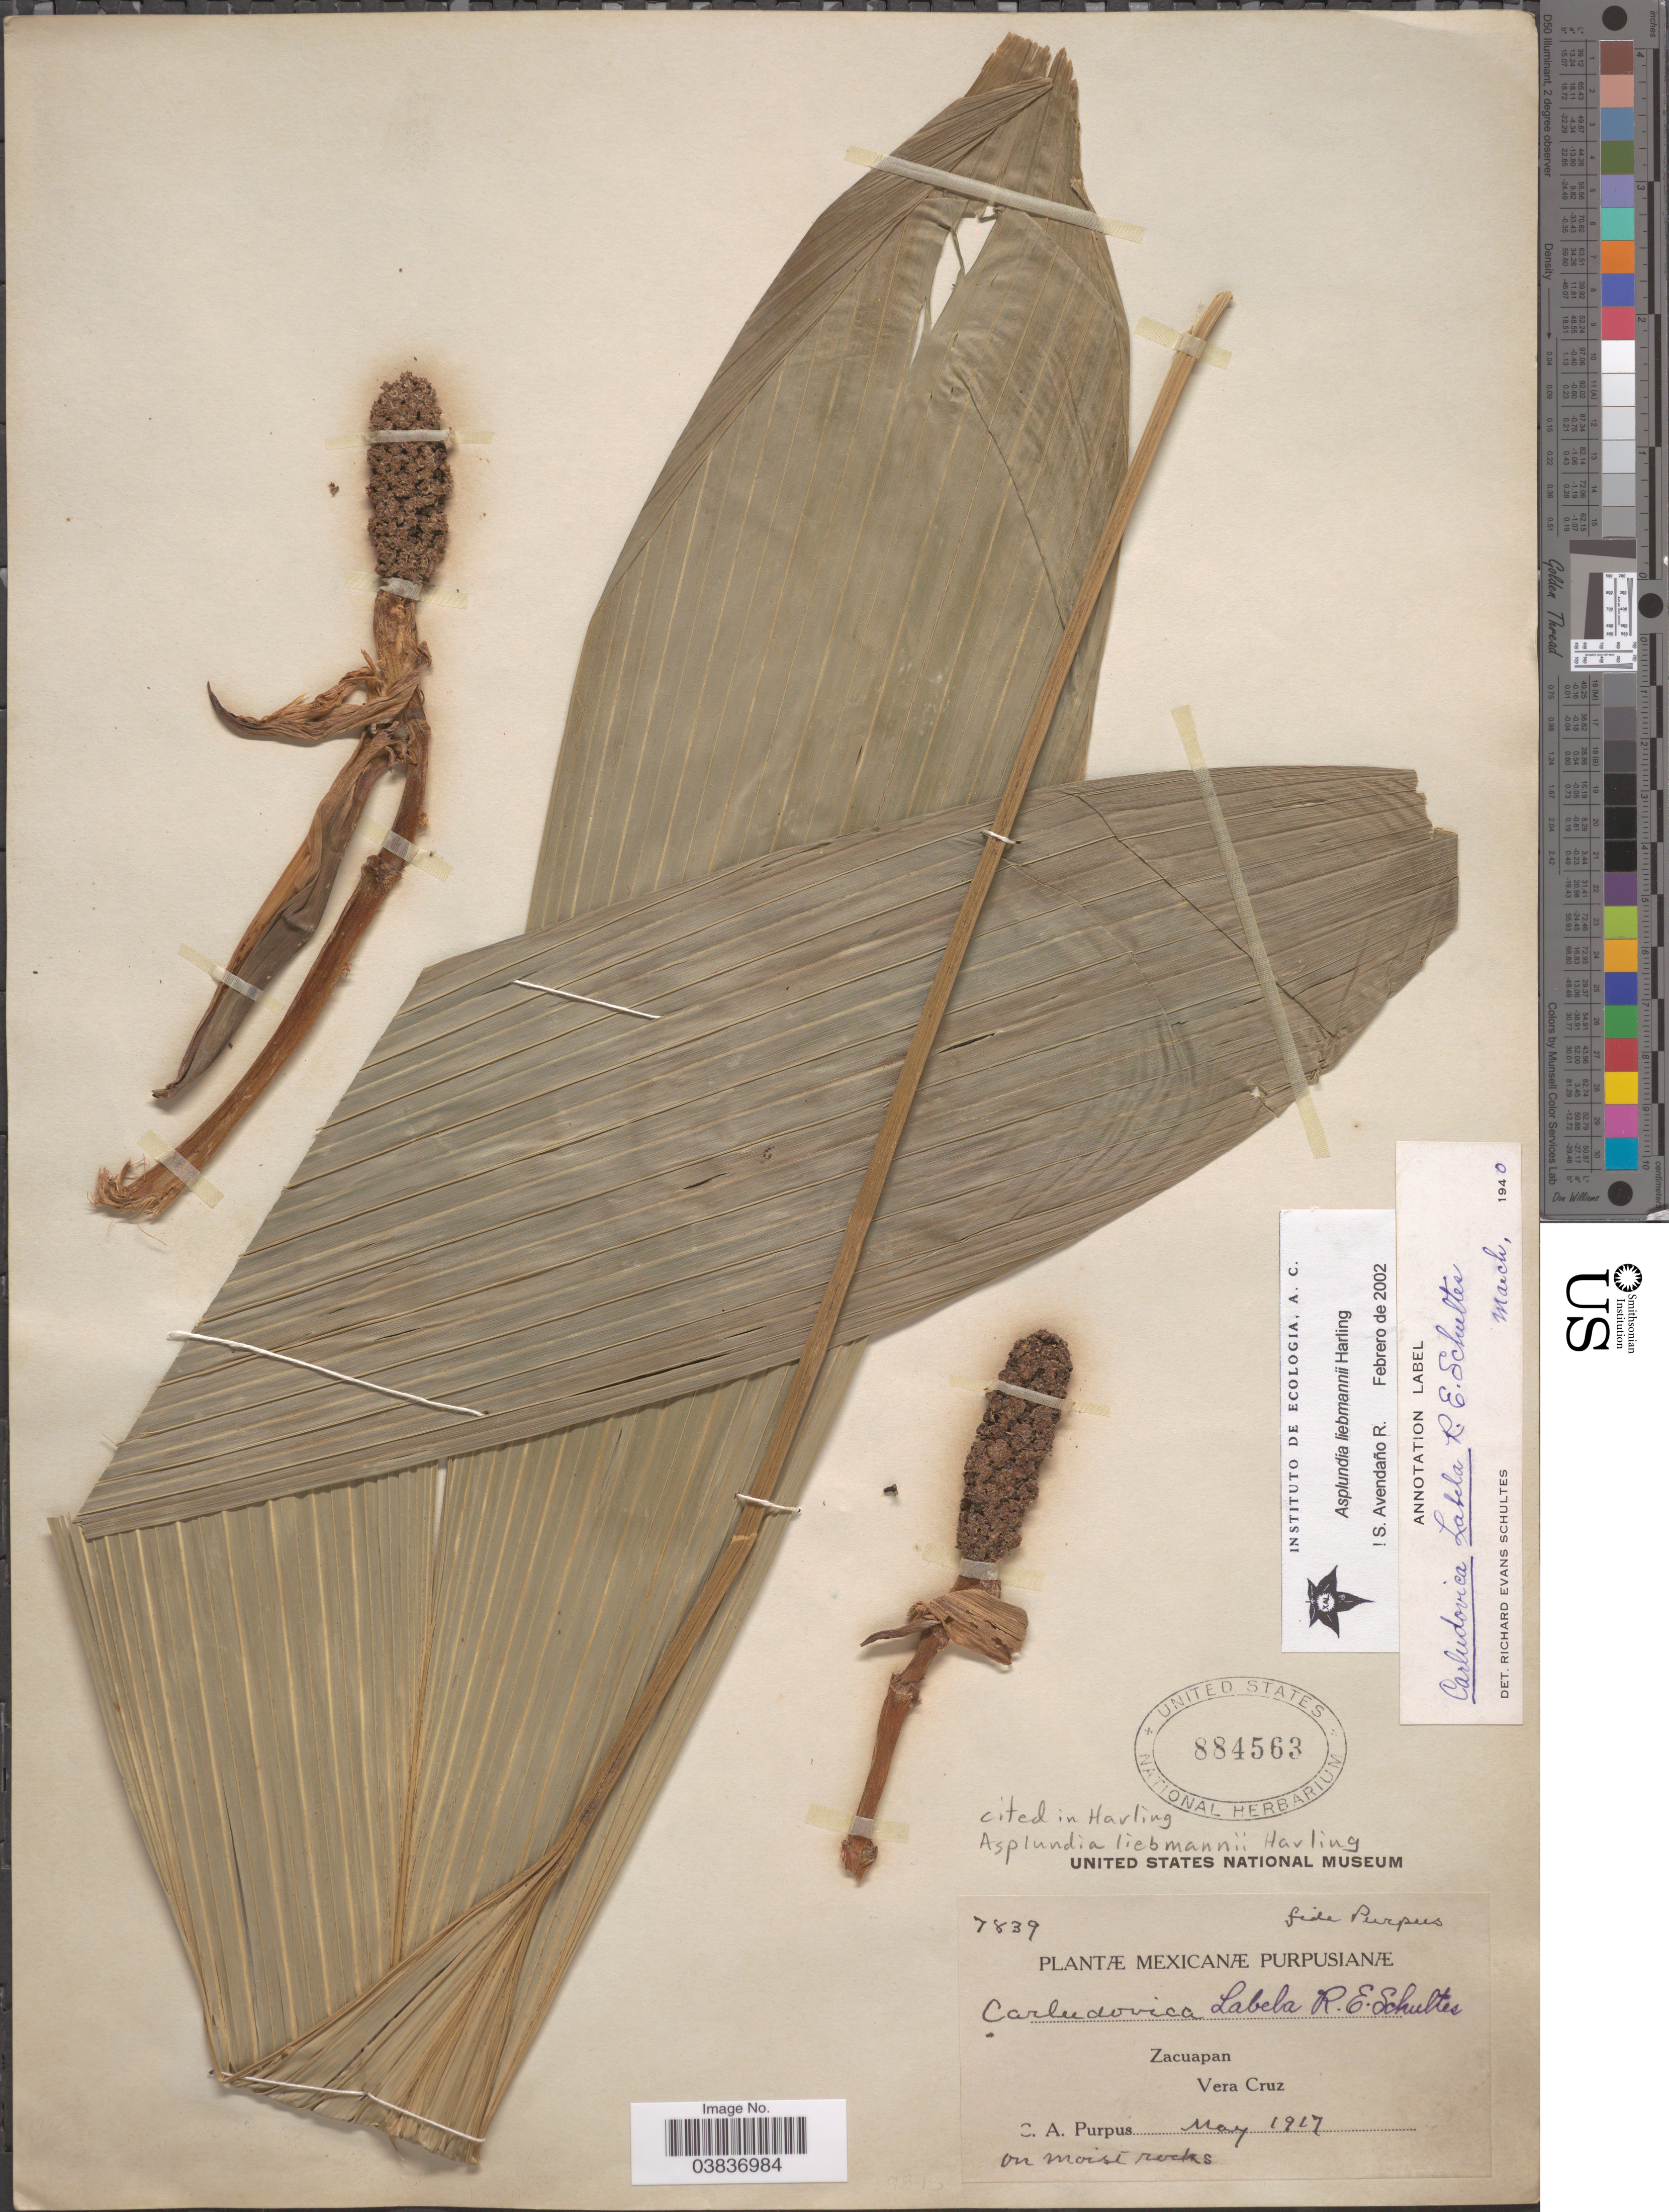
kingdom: Plantae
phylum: Tracheophyta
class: Liliopsida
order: Pandanales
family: Cyclanthaceae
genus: Asplundia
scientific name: Asplundia liebmannii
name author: Harling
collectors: C. A. Purpus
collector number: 7839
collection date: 1917-05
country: Mexico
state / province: Veracruz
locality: Zacuapan. Vera Cruz.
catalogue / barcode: US 884563